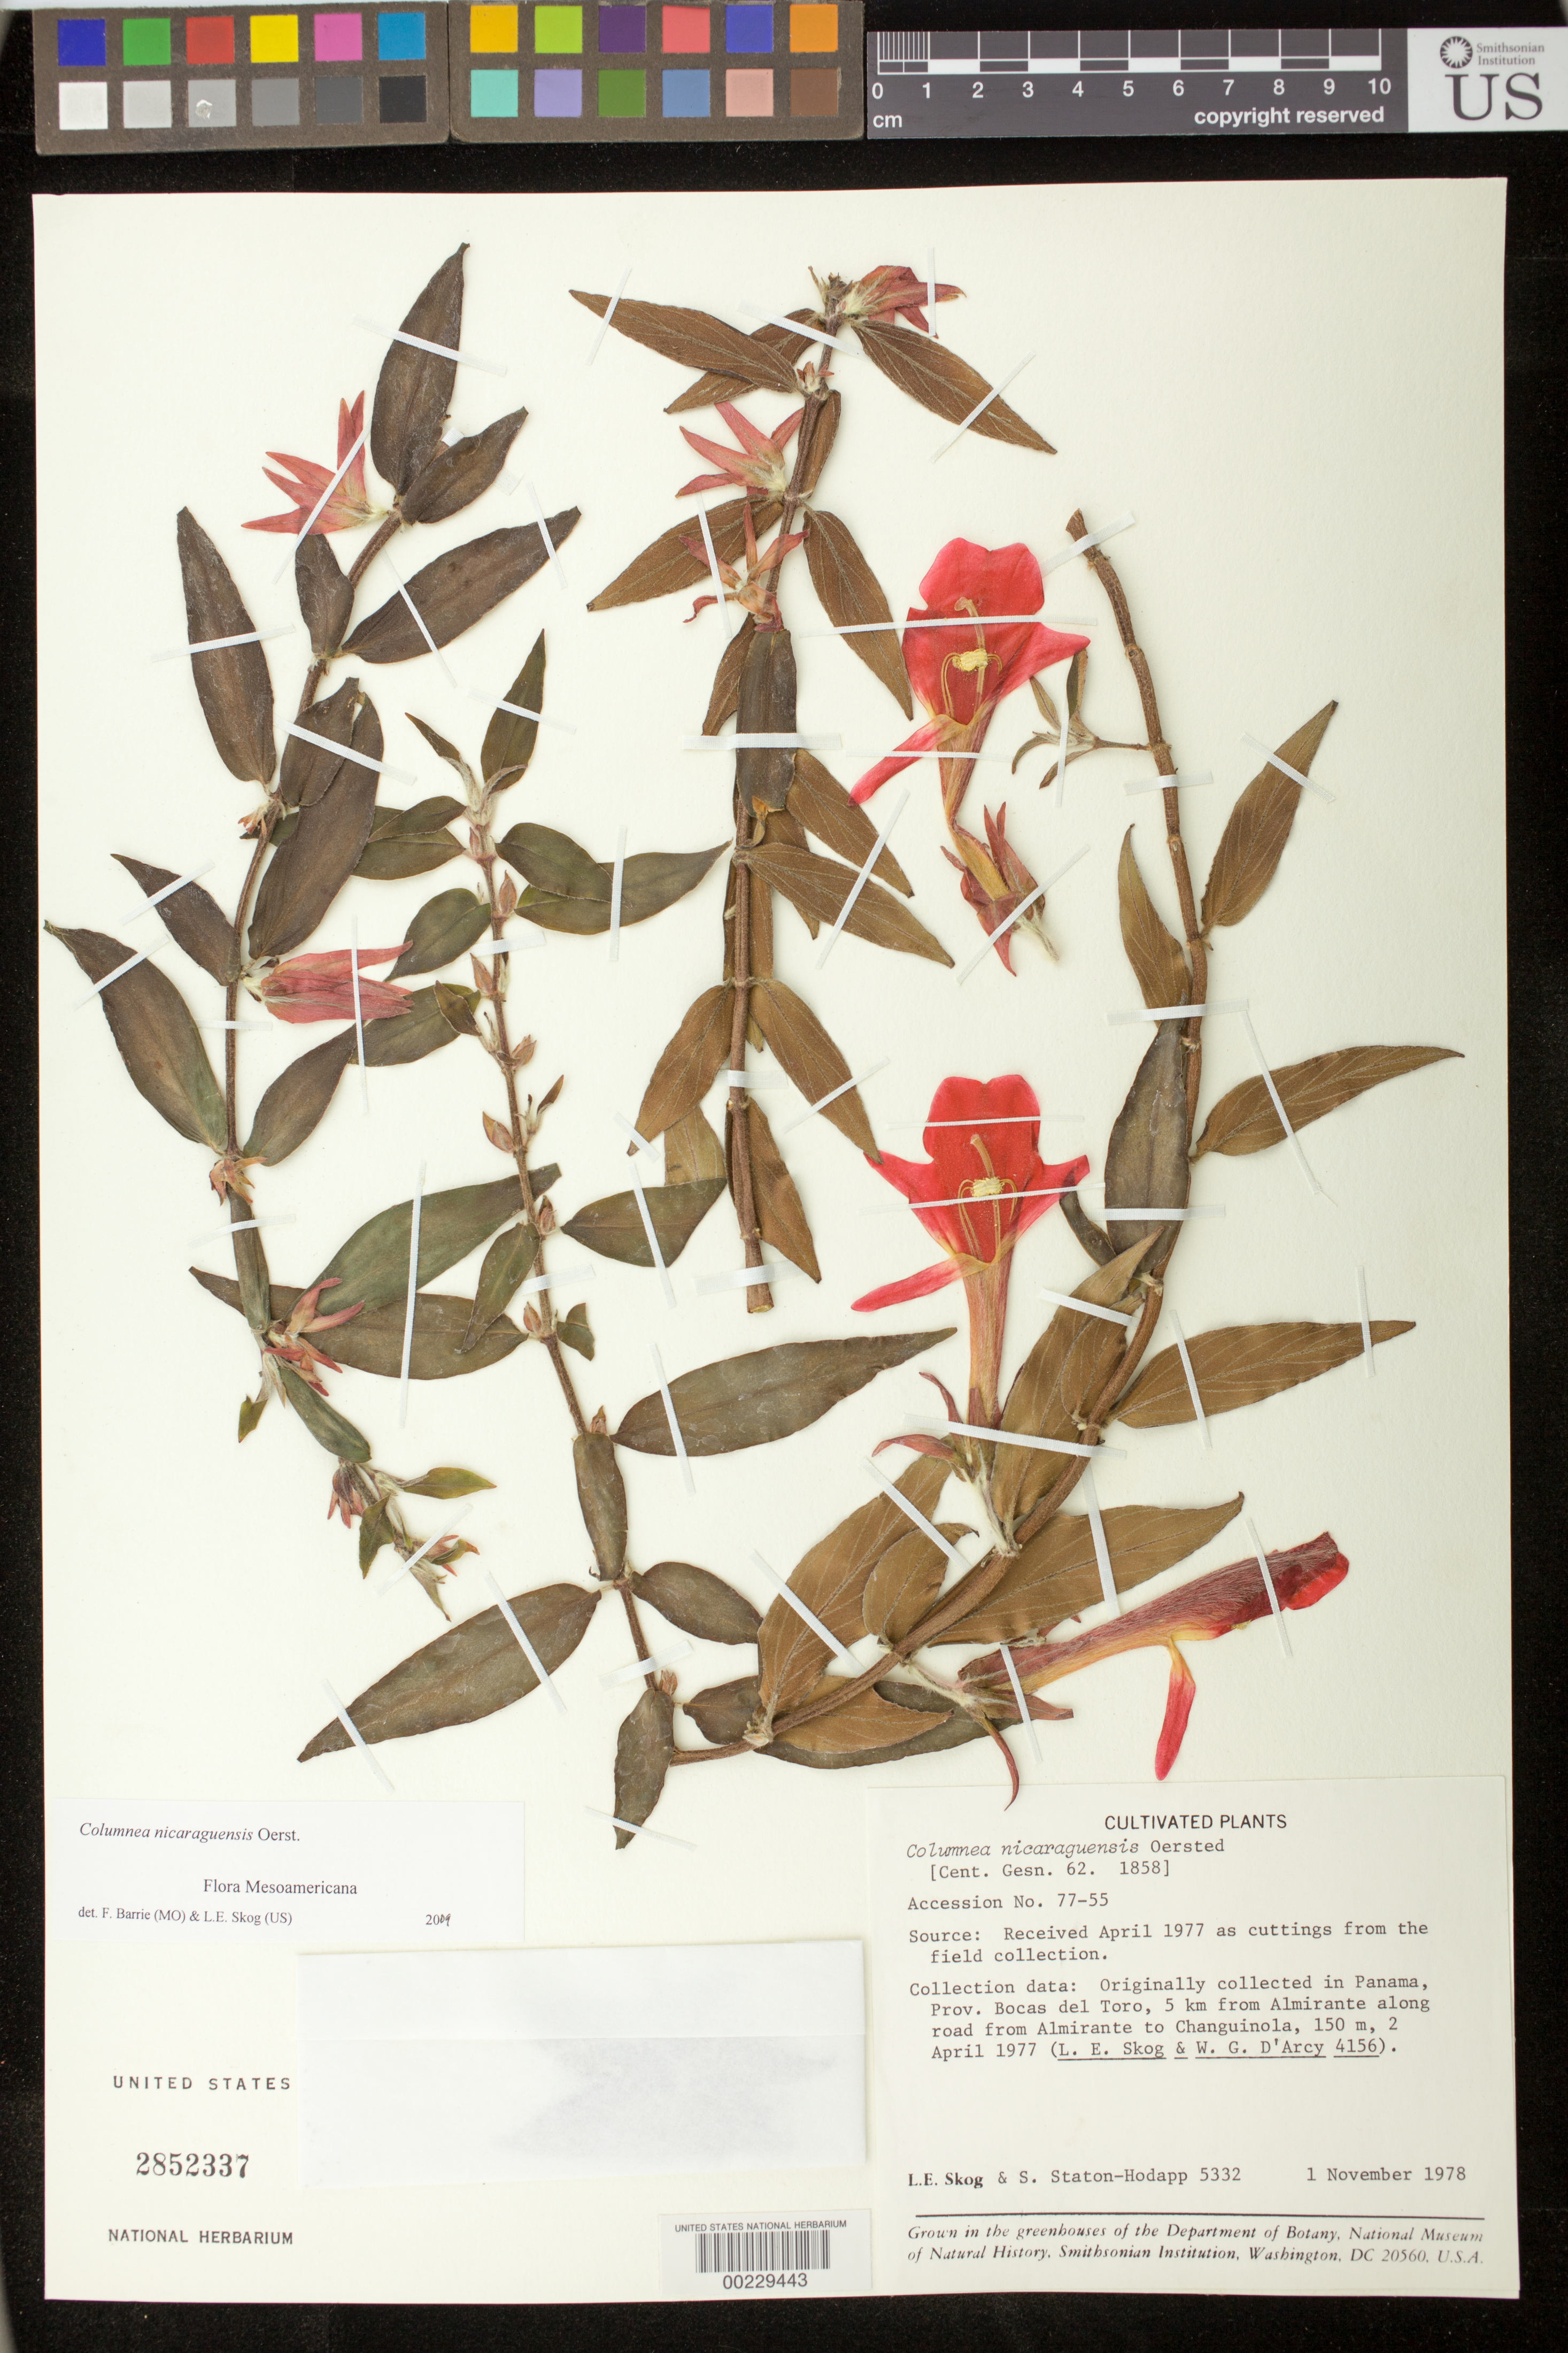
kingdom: Plantae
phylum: Tracheophyta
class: Magnoliopsida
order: Lamiales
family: Gesneriaceae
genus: Columnea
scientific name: Columnea nicaraguensis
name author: Oerst.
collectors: L. E. Skog & S. Hodapp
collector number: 5332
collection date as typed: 01 Nov 1978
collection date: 1978-11-01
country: Panama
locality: Panama: Bocas del Toro, 5 km from Almirante along road from Almirante to Changuinola, 150 m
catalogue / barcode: US 2852337